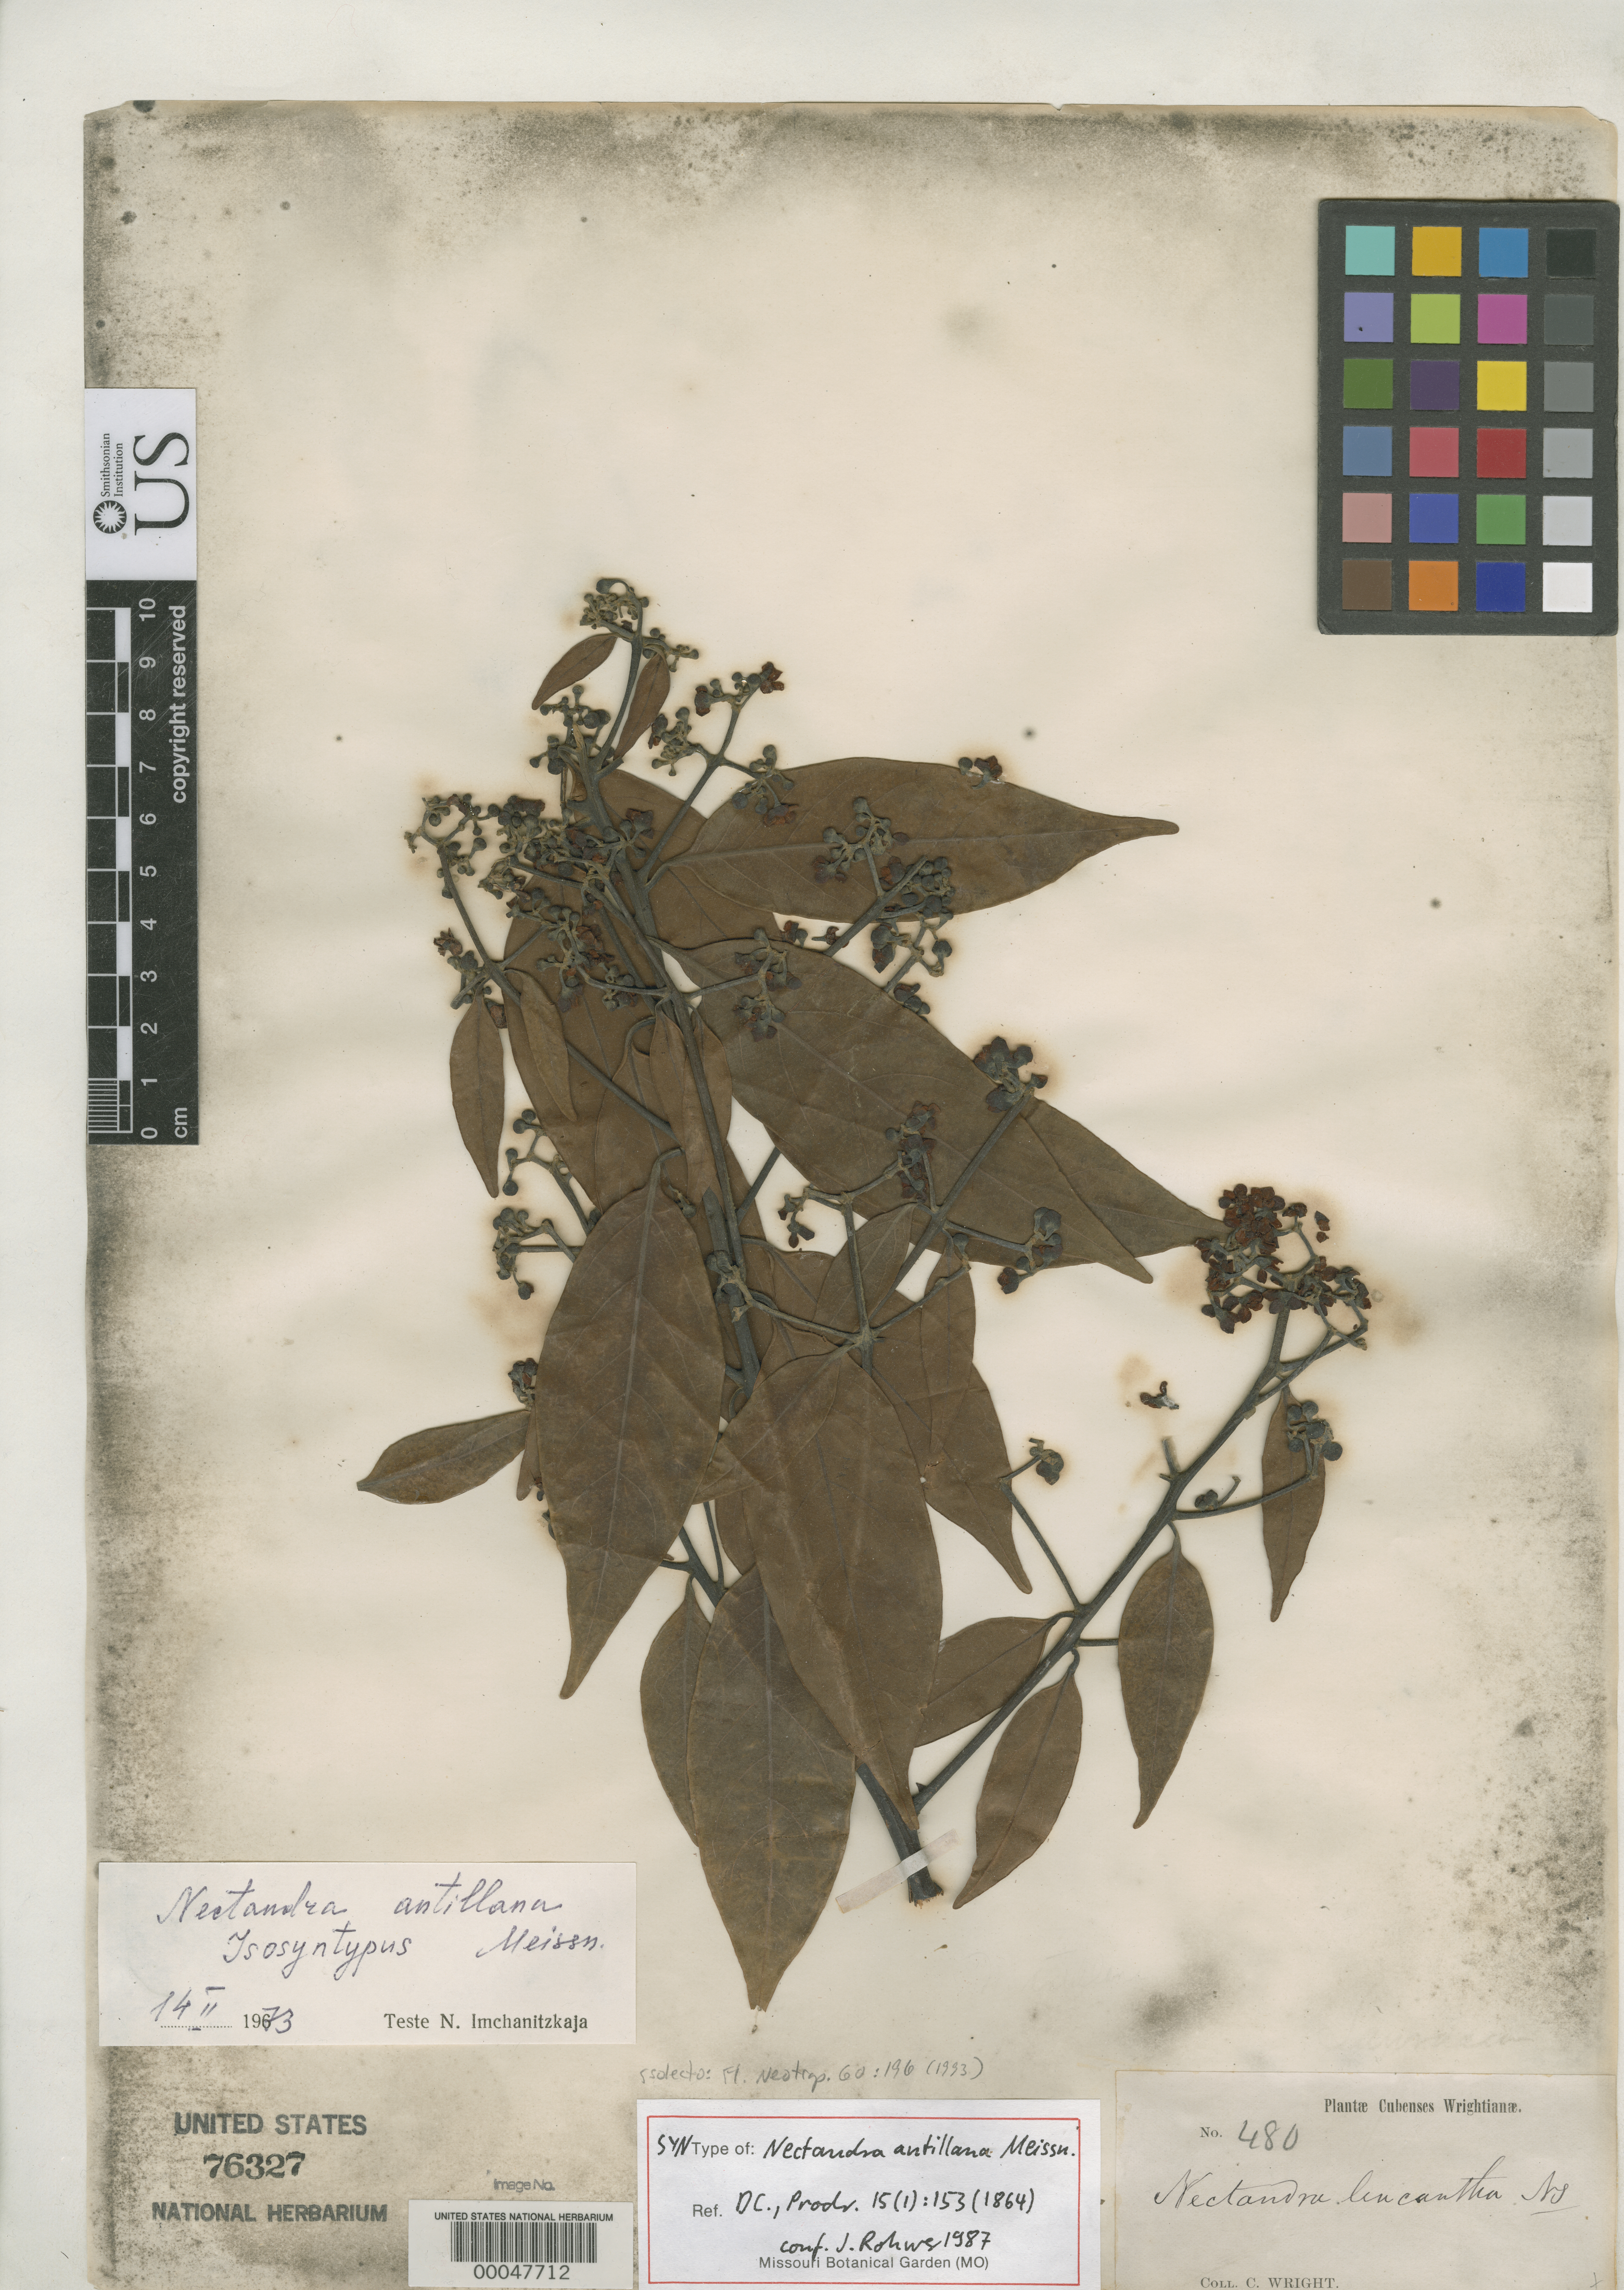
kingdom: Plantae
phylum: Tracheophyta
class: Magnoliopsida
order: Laurales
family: Lauraceae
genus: Nectandra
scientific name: Nectandra antillana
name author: Meisn. in DC.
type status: Isolectotype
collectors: C. Wright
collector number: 480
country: Cuba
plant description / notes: Current name as cited by Rohwer, Fl. Neotrop. 60: 196 (1993).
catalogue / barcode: US 76327